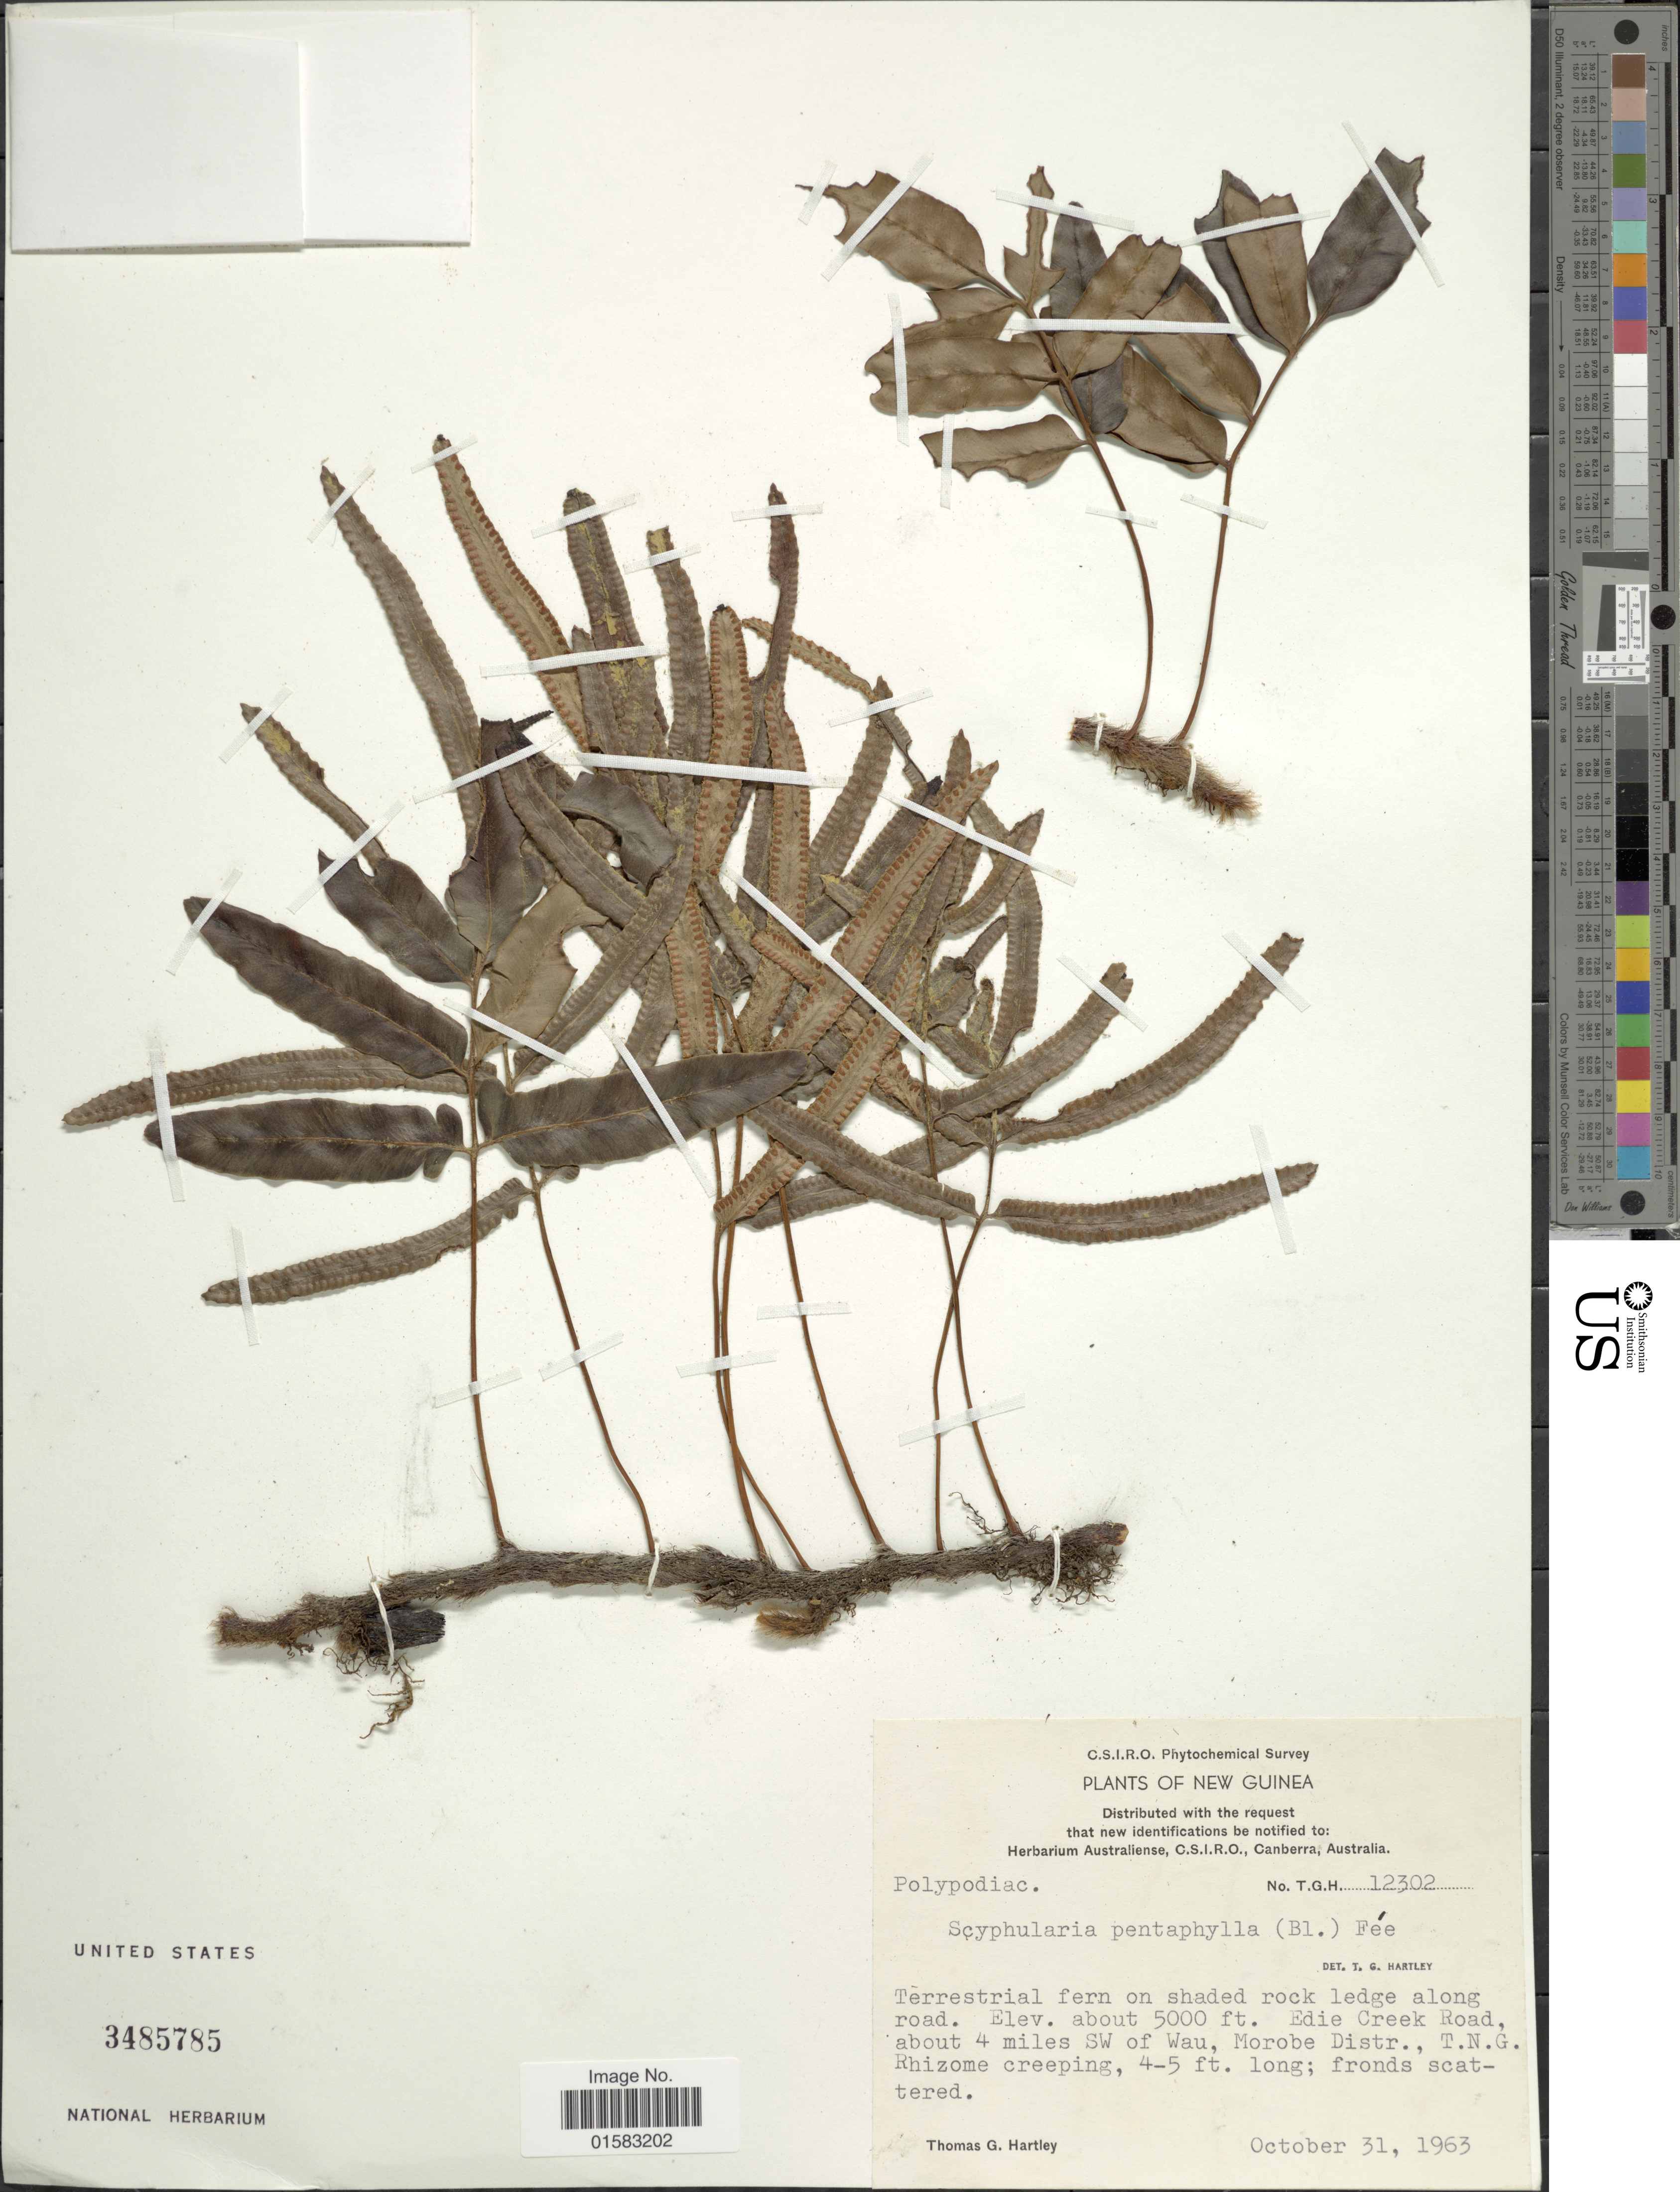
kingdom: Plantae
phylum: Tracheophyta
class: Polypodiopsida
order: Polypodiales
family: Davalliaceae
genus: Davallia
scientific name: Davallia pentaphylla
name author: Blume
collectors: T. G. Hartley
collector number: T.G.H. 12302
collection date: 1963-10-31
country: Papua New Guinea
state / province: Morobe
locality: Edie Creek Road, about 4 miles SW of Wau, T.N.G.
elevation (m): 1524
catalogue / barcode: US 3485785